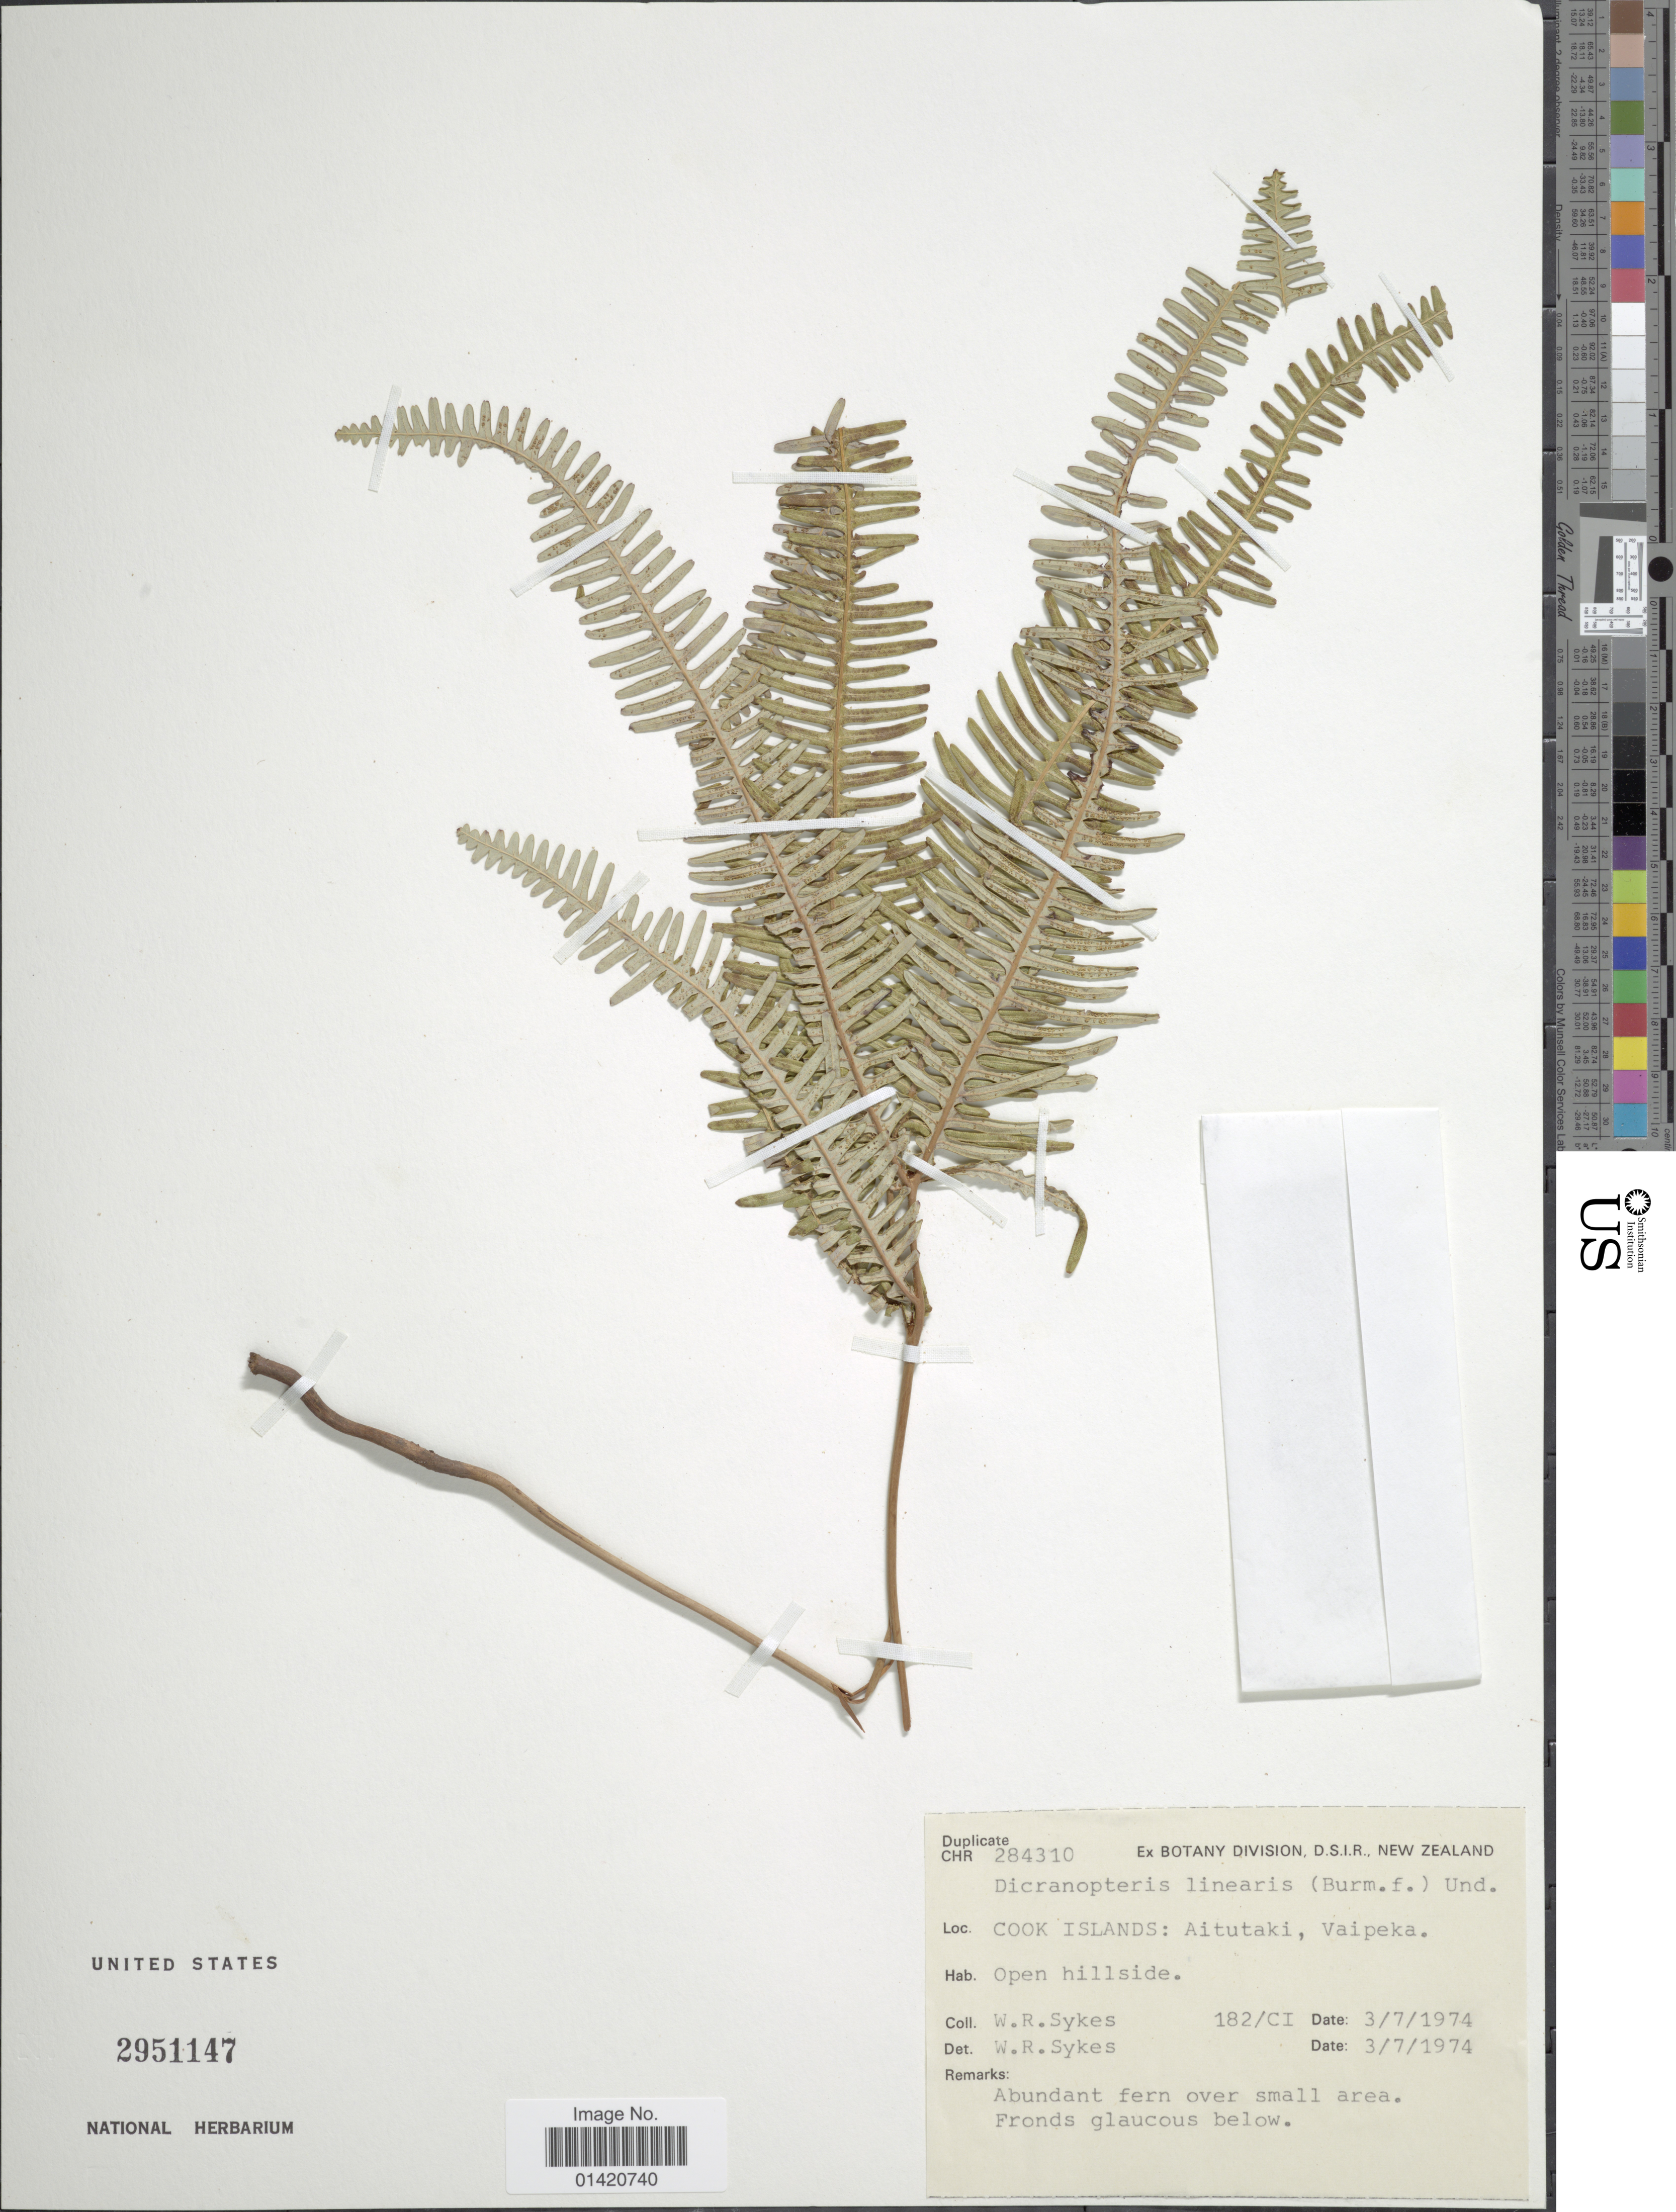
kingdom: Plantae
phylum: Tracheophyta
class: Polypodiopsida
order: Gleicheniales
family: Gleicheniaceae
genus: Dicranopteris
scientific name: Dicranopteris linearis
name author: (Burm. f.) Underw.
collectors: W. R. Sykes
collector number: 182/CI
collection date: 1974-07-03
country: Cook Islands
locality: Aitutaki, Vaipeka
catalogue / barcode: US 2951147